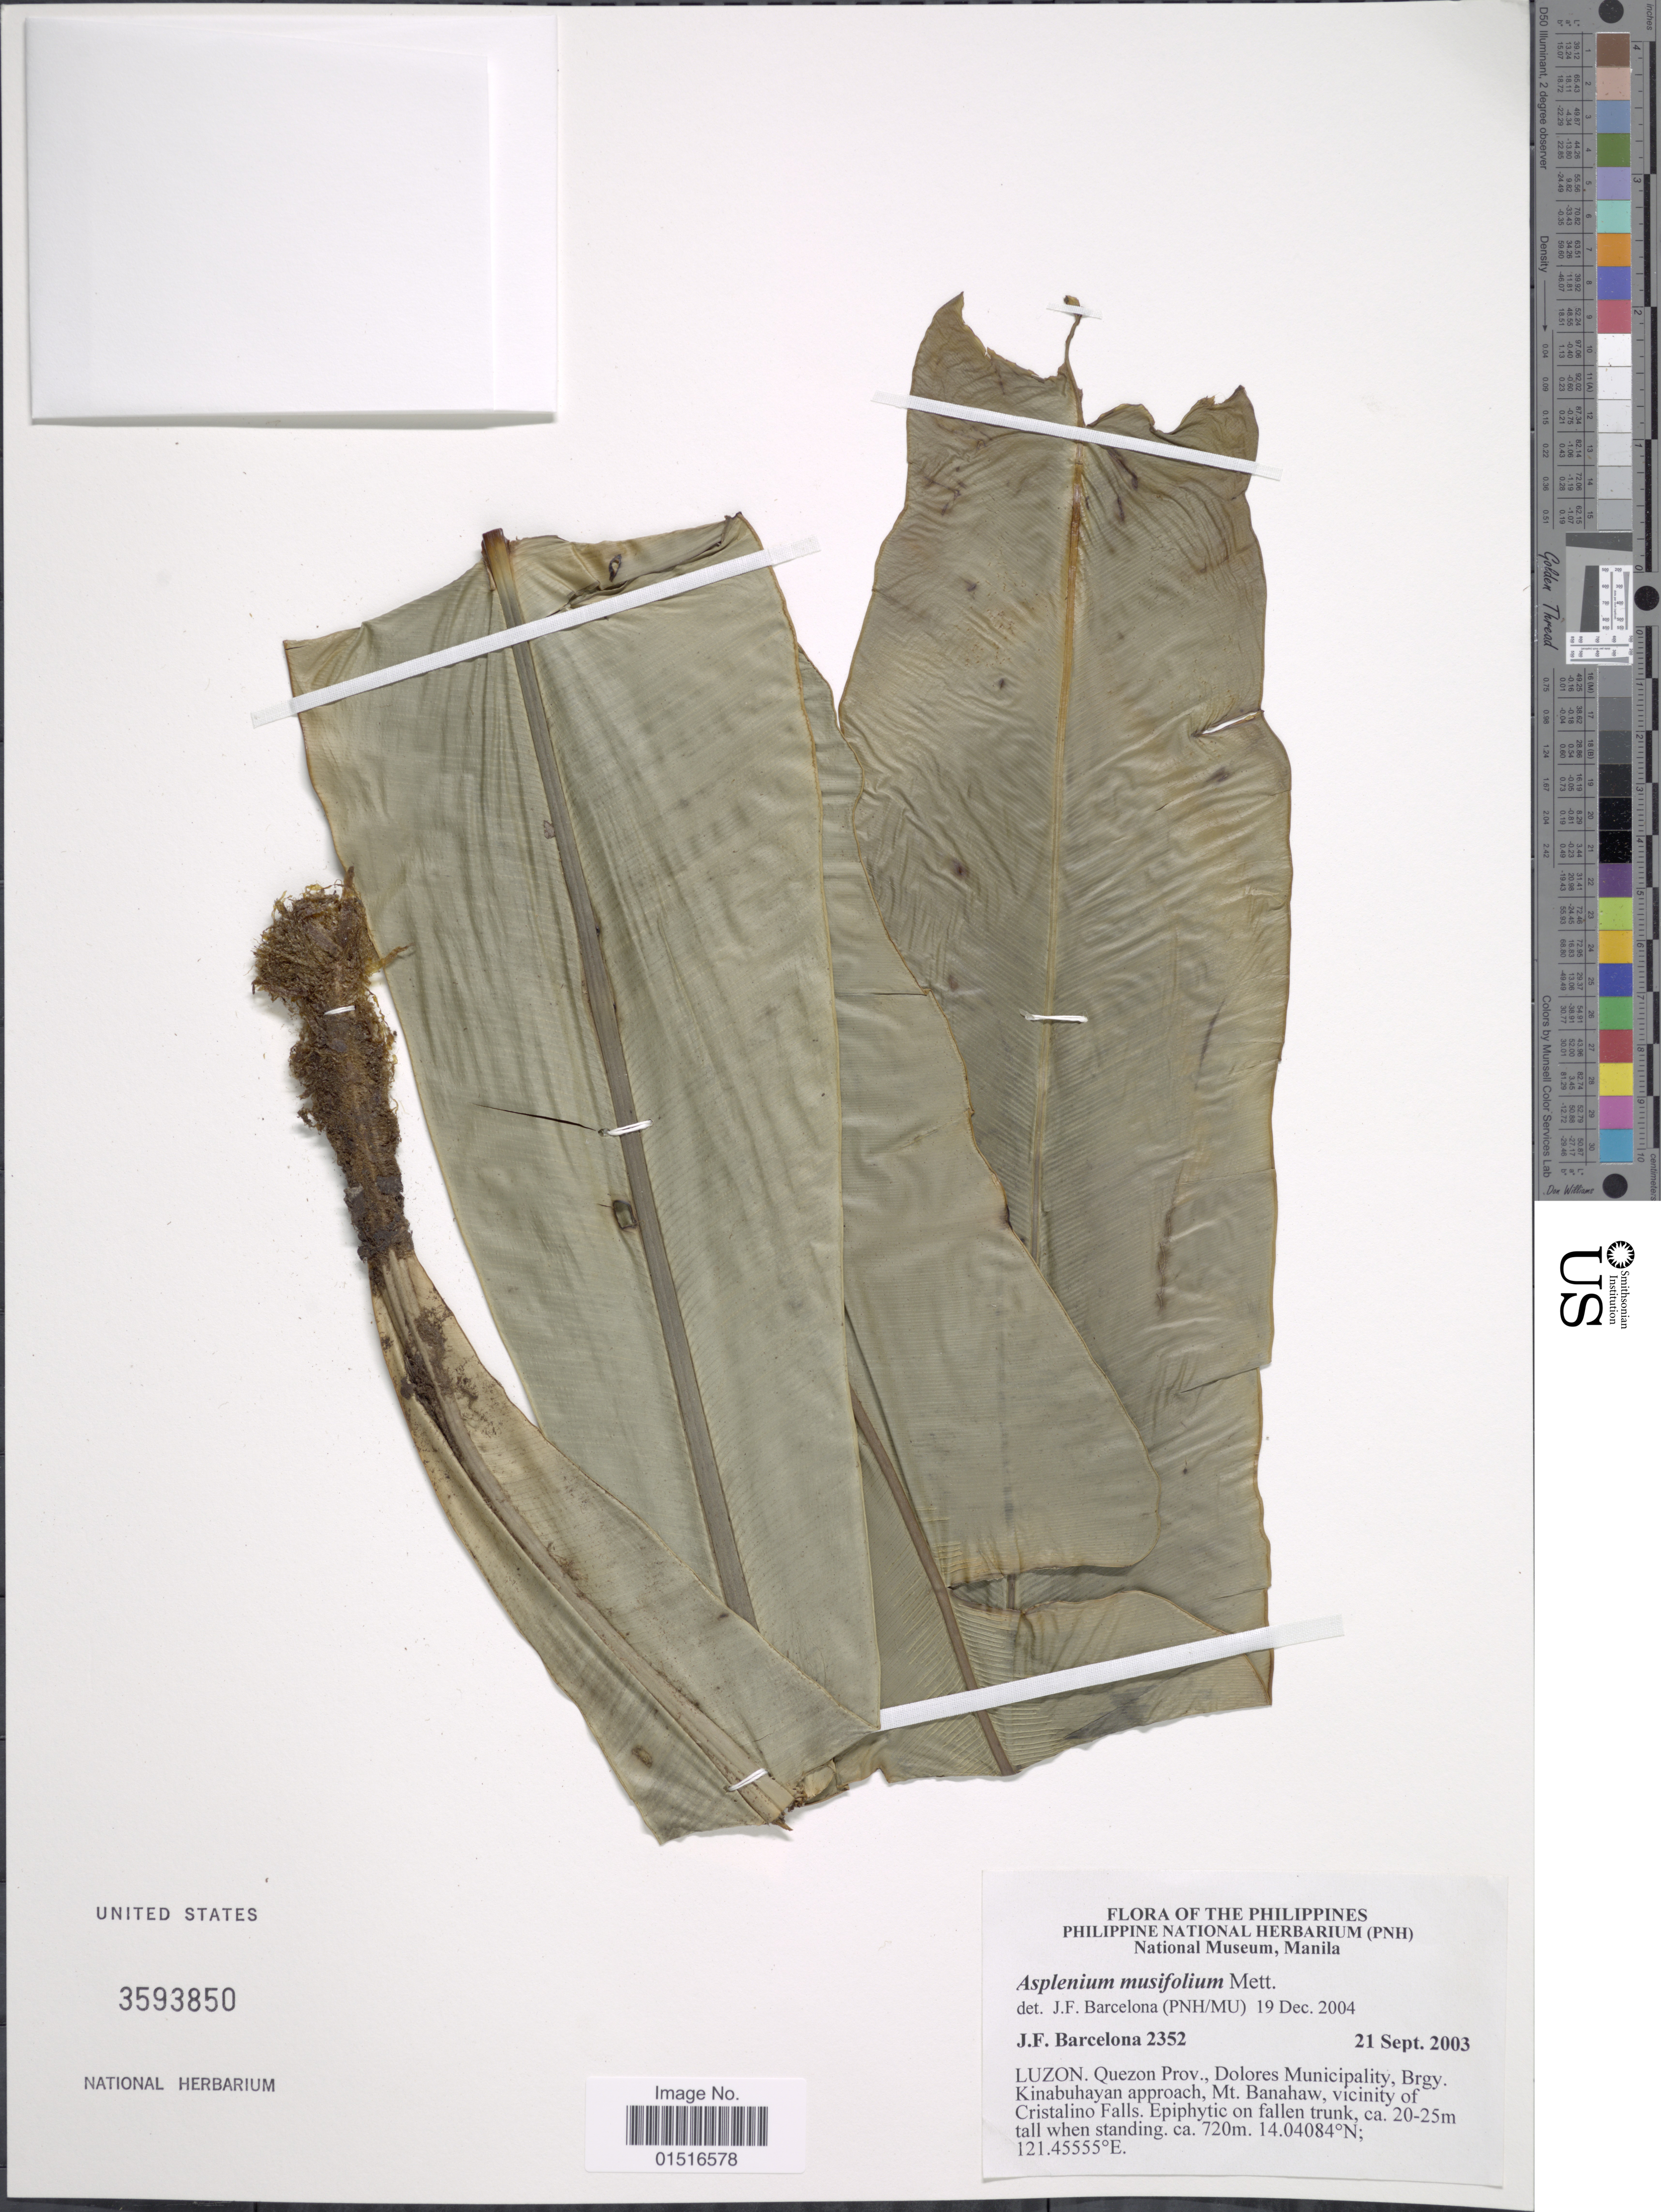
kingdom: Plantae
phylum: Tracheophyta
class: Polypodiopsida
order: Polypodiales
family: Aspleniaceae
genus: Asplenium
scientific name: Asplenium musifolium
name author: Mett.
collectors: J. F. Barcelona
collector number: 2352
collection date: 2003-09-21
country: Philippines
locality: Luzon, Quezon Prov., Dolores Municipality, brgy. Kinabuhayan approach, Mt. Banahaw, vicinity of Cristalino Falls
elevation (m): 720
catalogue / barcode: US 3593850